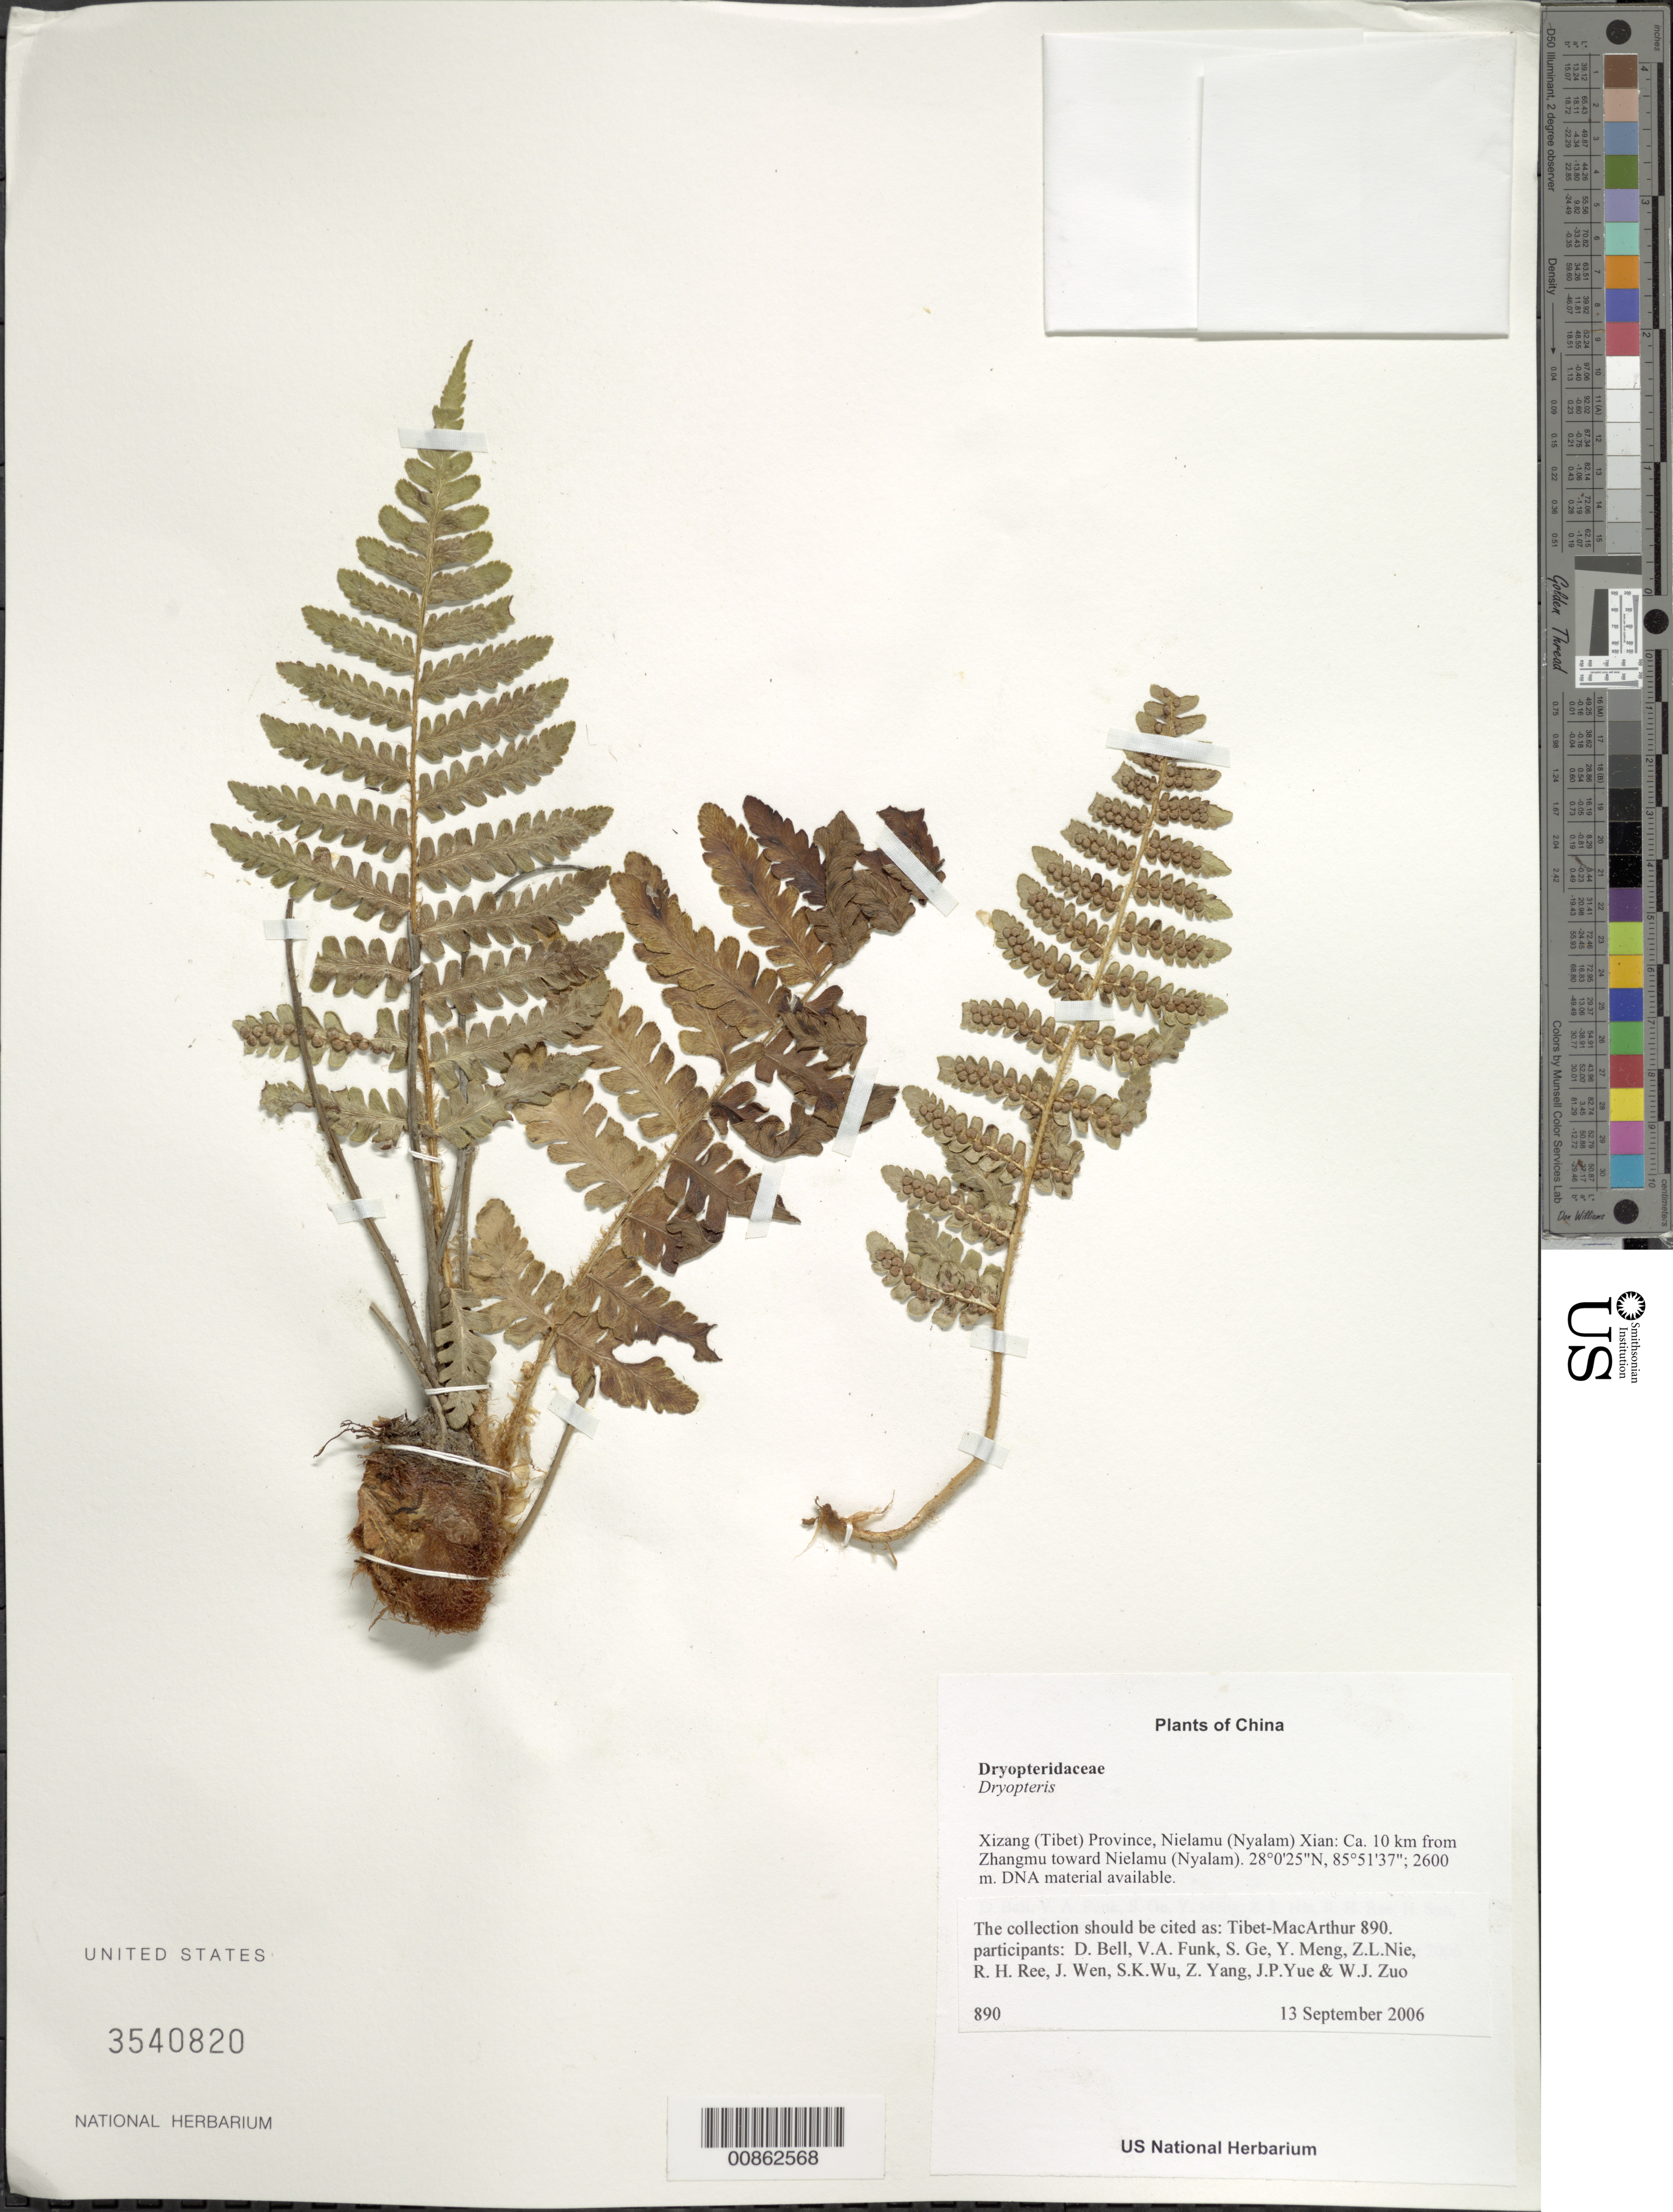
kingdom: Plantae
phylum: Tracheophyta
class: Polypodiopsida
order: Polypodiales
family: Dryopteridaceae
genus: Dryopteris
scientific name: Dryopteris sp.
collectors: Tibet-MacArthur, D. A. Bell, V. Funk, S. Ge, Y. Meng, Z. Nie, R. Ree, H. Sun, J. Wen, Z. Yang, J. Yue, Z. Zhou & W. Zuo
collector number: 890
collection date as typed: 13 Sep 2006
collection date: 2006-09-13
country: China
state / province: Xizang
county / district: Nielamu (Nyalam) Xian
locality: Ca. 10 km from Zhangmu toward Nielamu (Nyalam).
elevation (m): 2600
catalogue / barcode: US 3540820